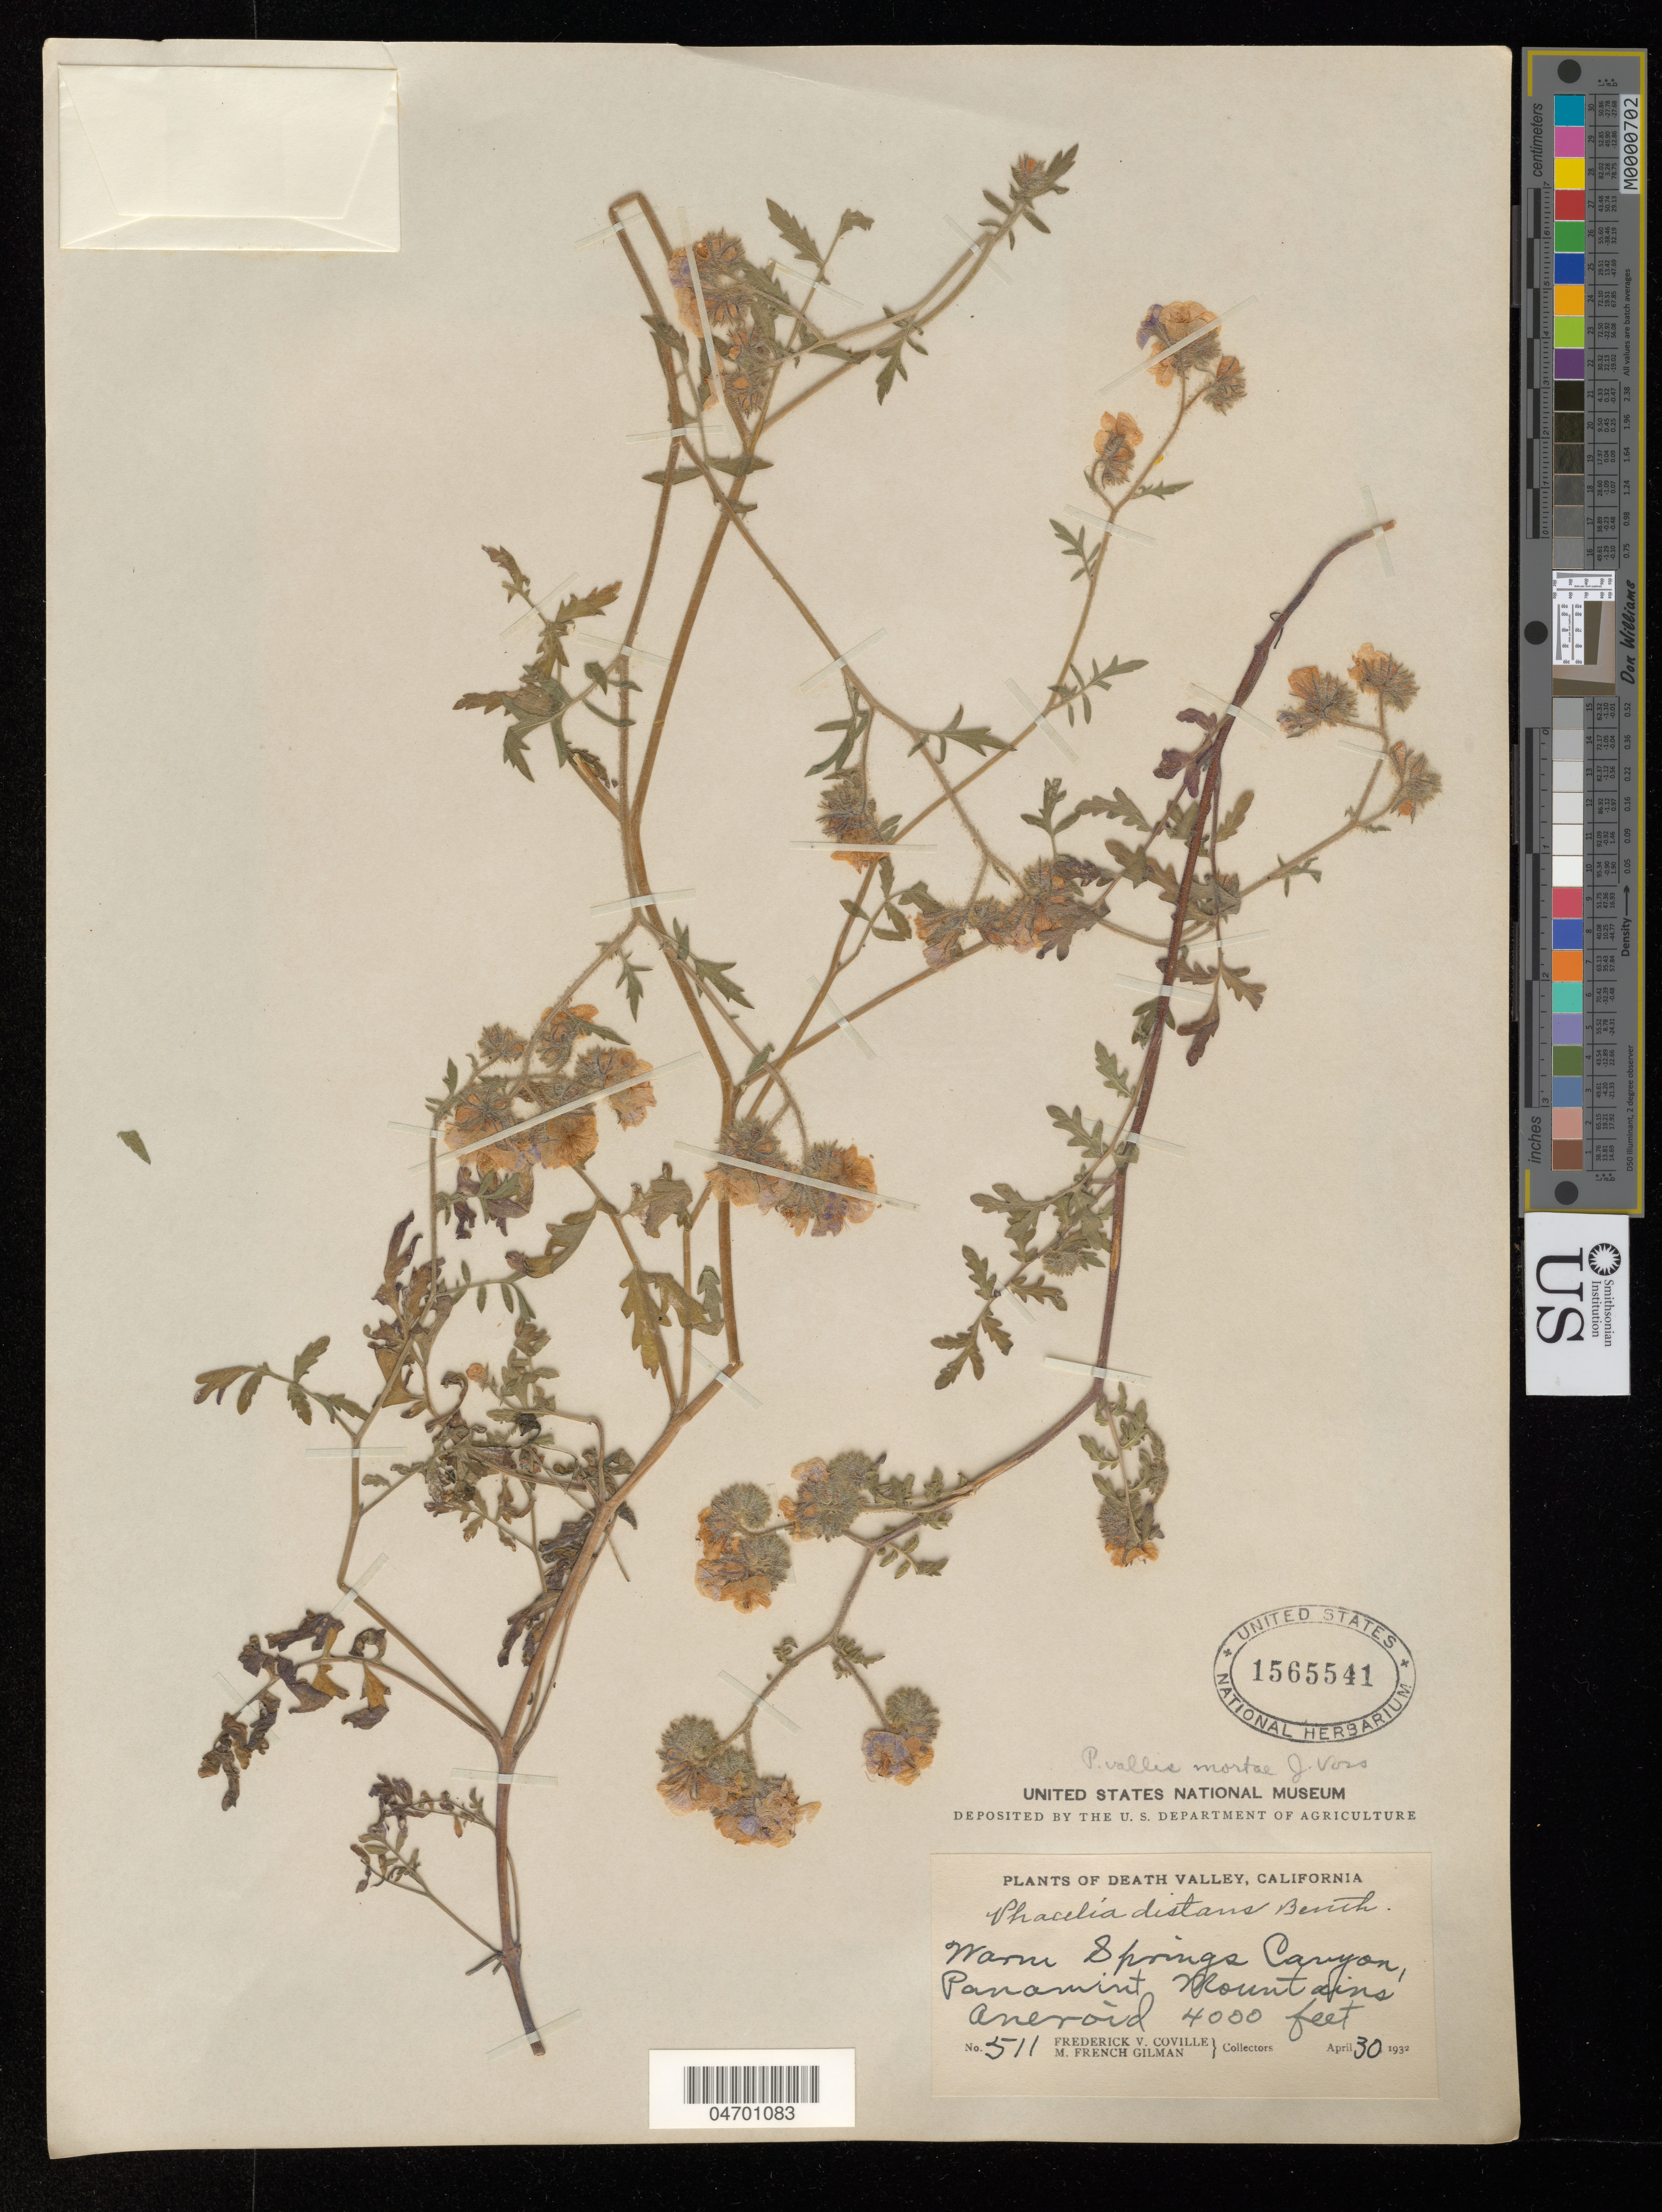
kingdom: Plantae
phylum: Tracheophyta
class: Magnoliopsida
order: Boraginales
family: Hydrophyllaceae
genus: Phacelia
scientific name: Phacelia vallis-mortae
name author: J.W. Voss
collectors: F. V. Coville & M. F. Gilman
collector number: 511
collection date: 1932-04-30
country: United States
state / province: California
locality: Death Valley. Warm Springs Canyon, Panamint Mountains Aneroid.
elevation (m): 1219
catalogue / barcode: US 1565541